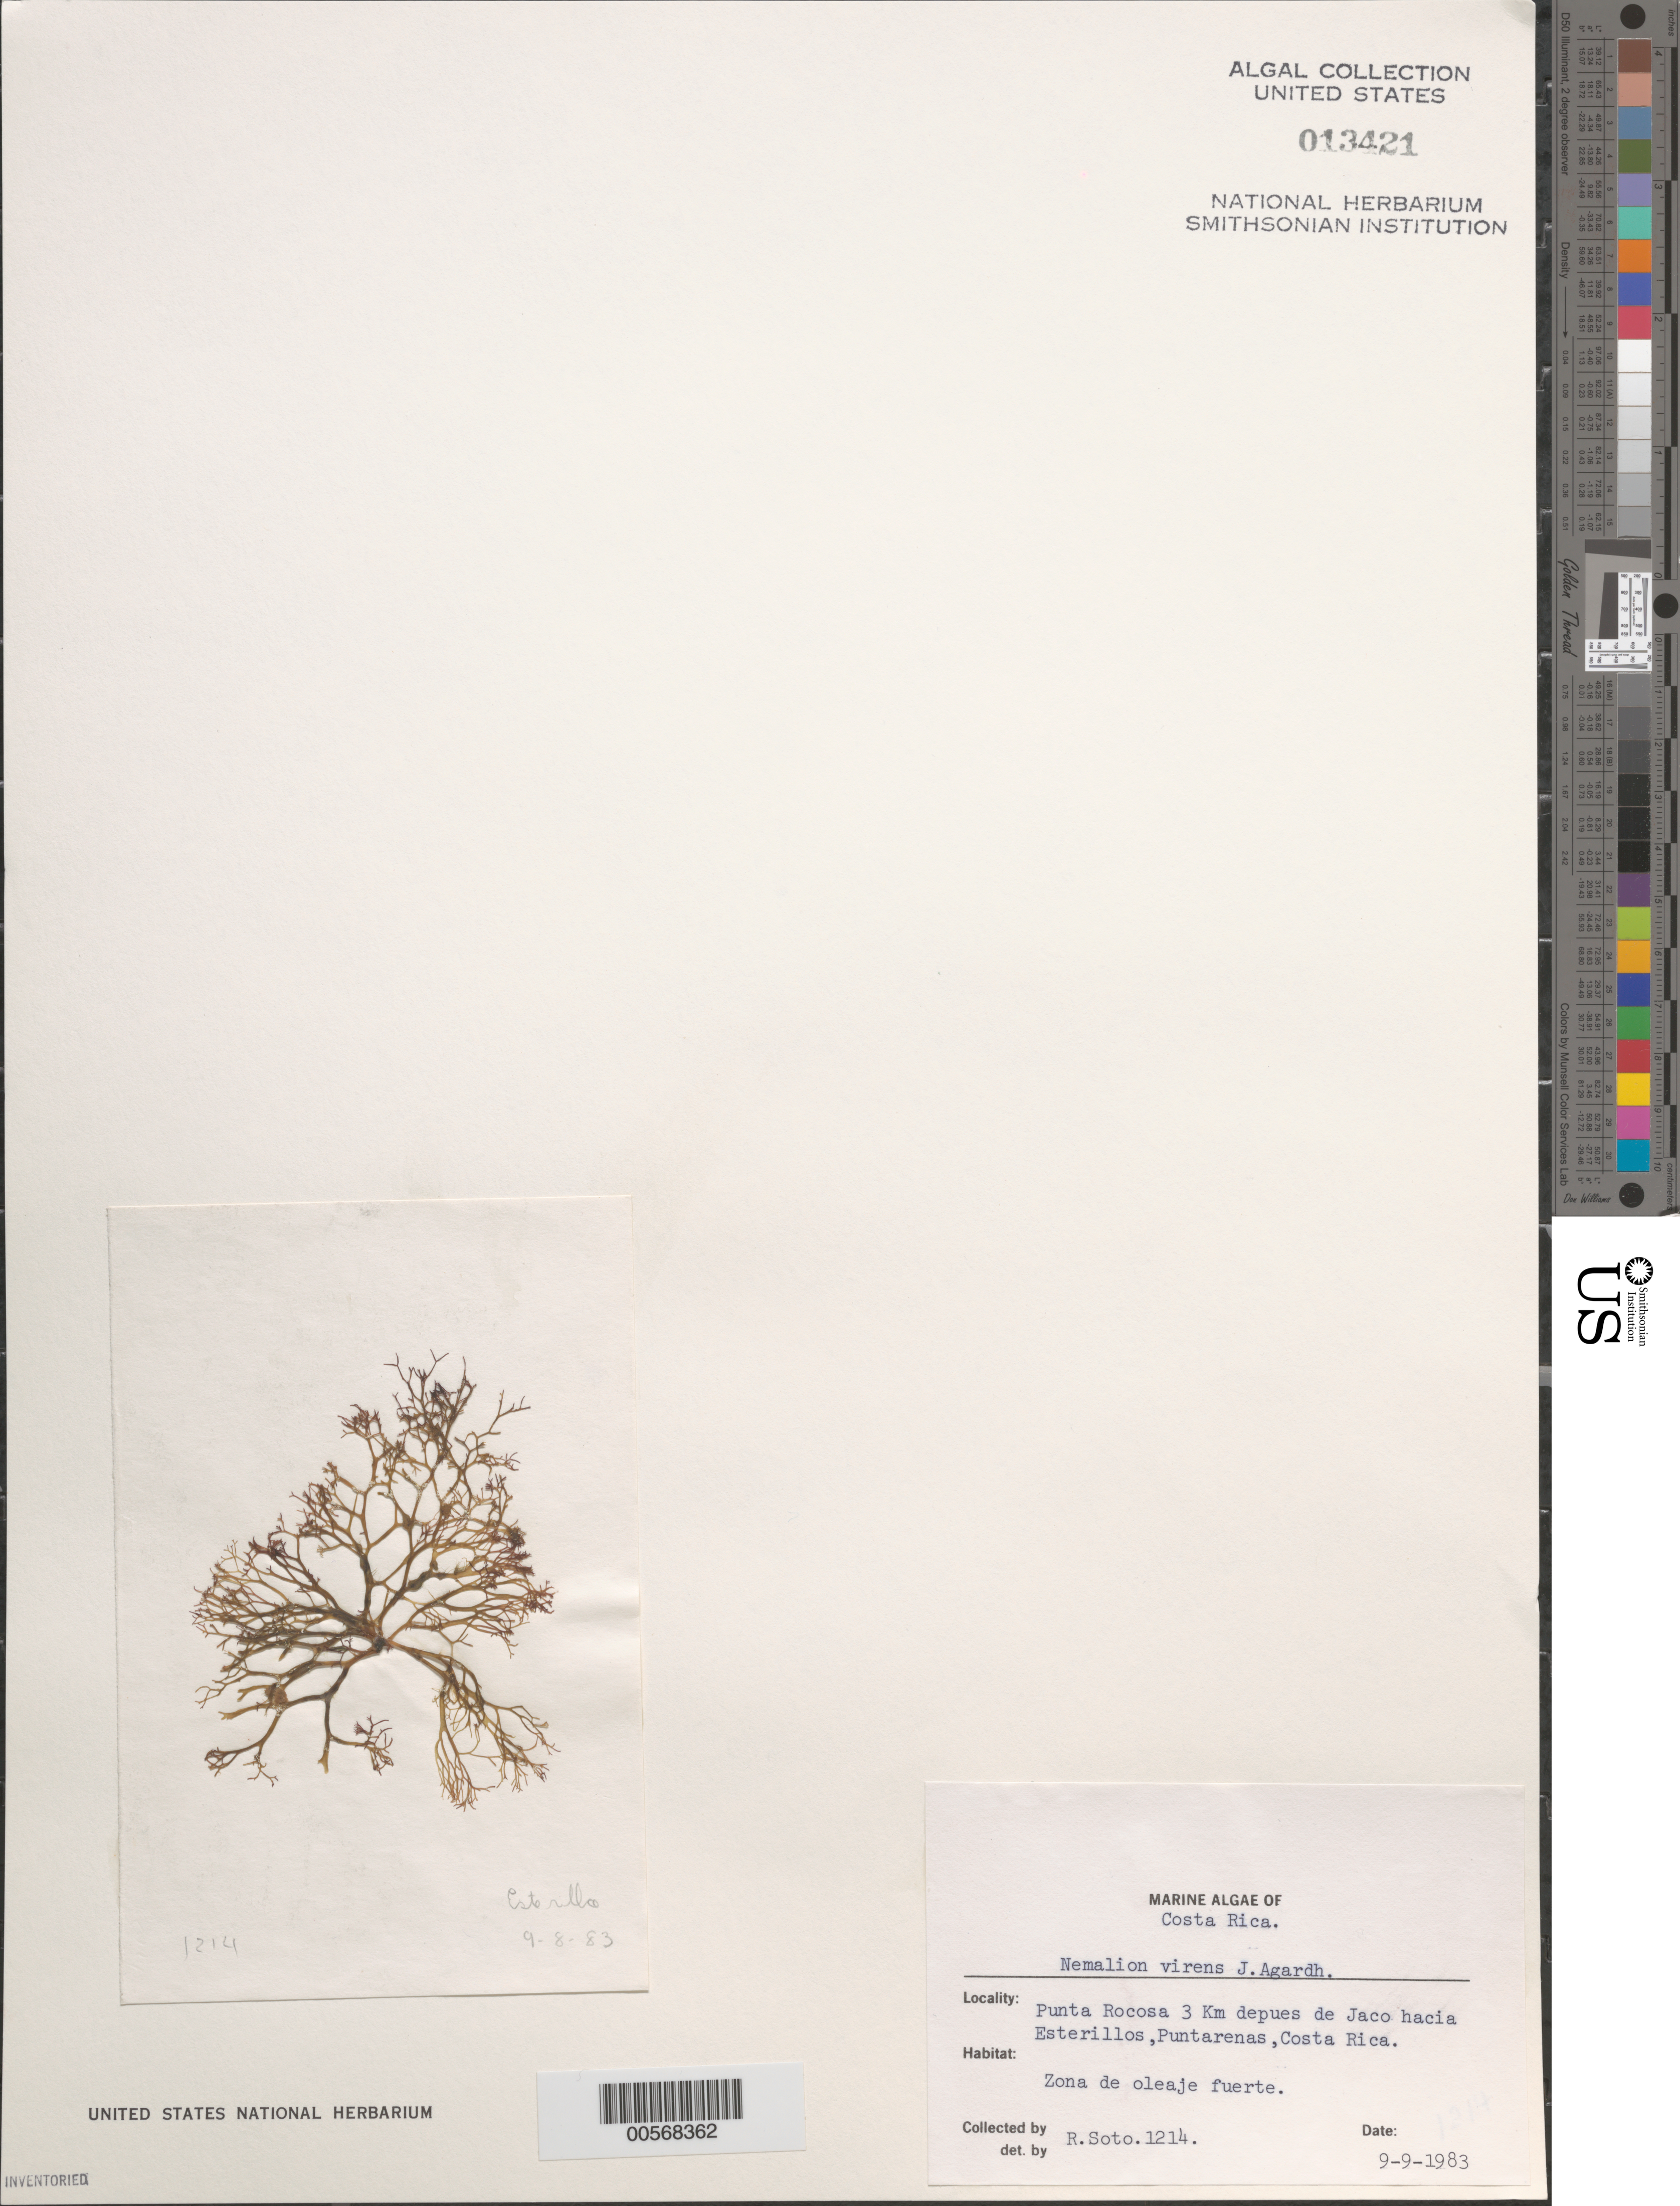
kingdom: Plantae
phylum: Rhodophyta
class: Florideophyceae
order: Nemaliales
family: Liagoraceae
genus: Dermonema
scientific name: Dermonema virens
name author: (J. Agardh) Pedroche & Ávila Ortíz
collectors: R. Soto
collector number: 1214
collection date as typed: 09 Sep 1983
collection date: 1983-09-09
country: Costa Rica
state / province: Puntarenas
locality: Punta Rocosa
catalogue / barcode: US 13421